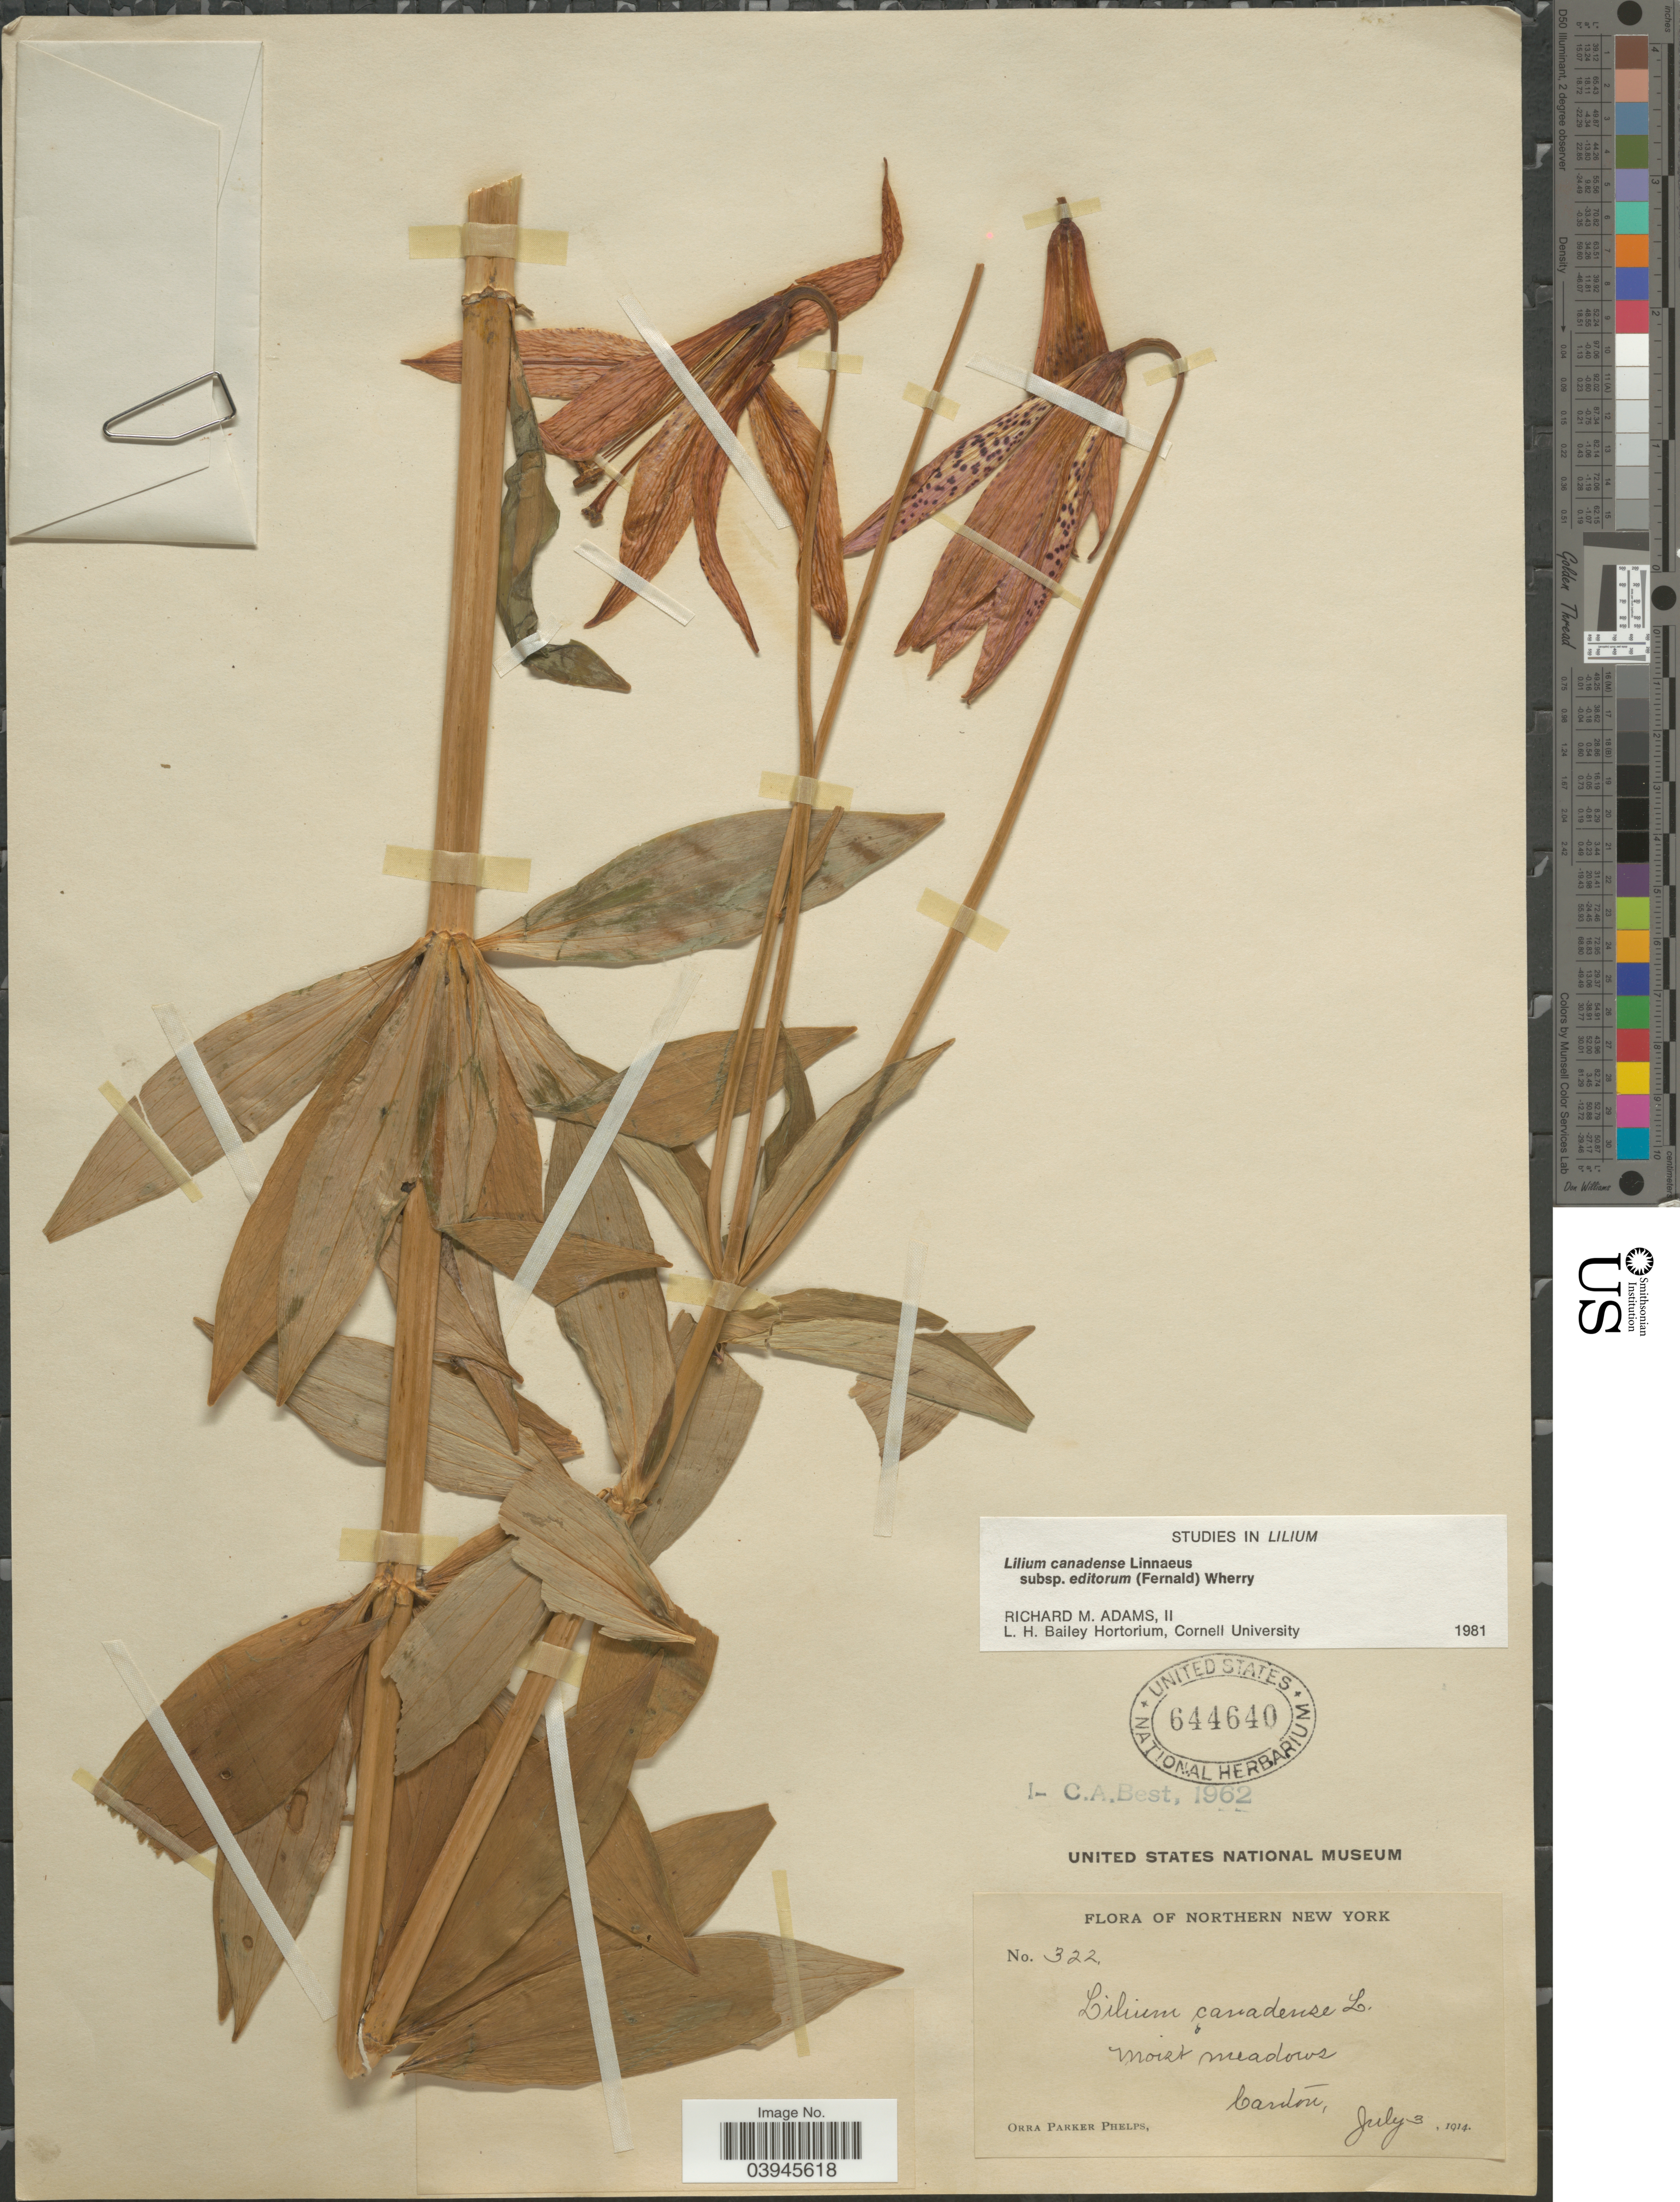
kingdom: Plantae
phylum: Tracheophyta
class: Liliopsida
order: Liliales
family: Liliaceae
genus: Lilium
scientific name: Lilium canadense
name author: L.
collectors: O. P. Phelps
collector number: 322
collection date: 1914-07-03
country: United States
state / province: New York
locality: Northern New York. Moist meadows, Canton.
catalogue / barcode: US 644640